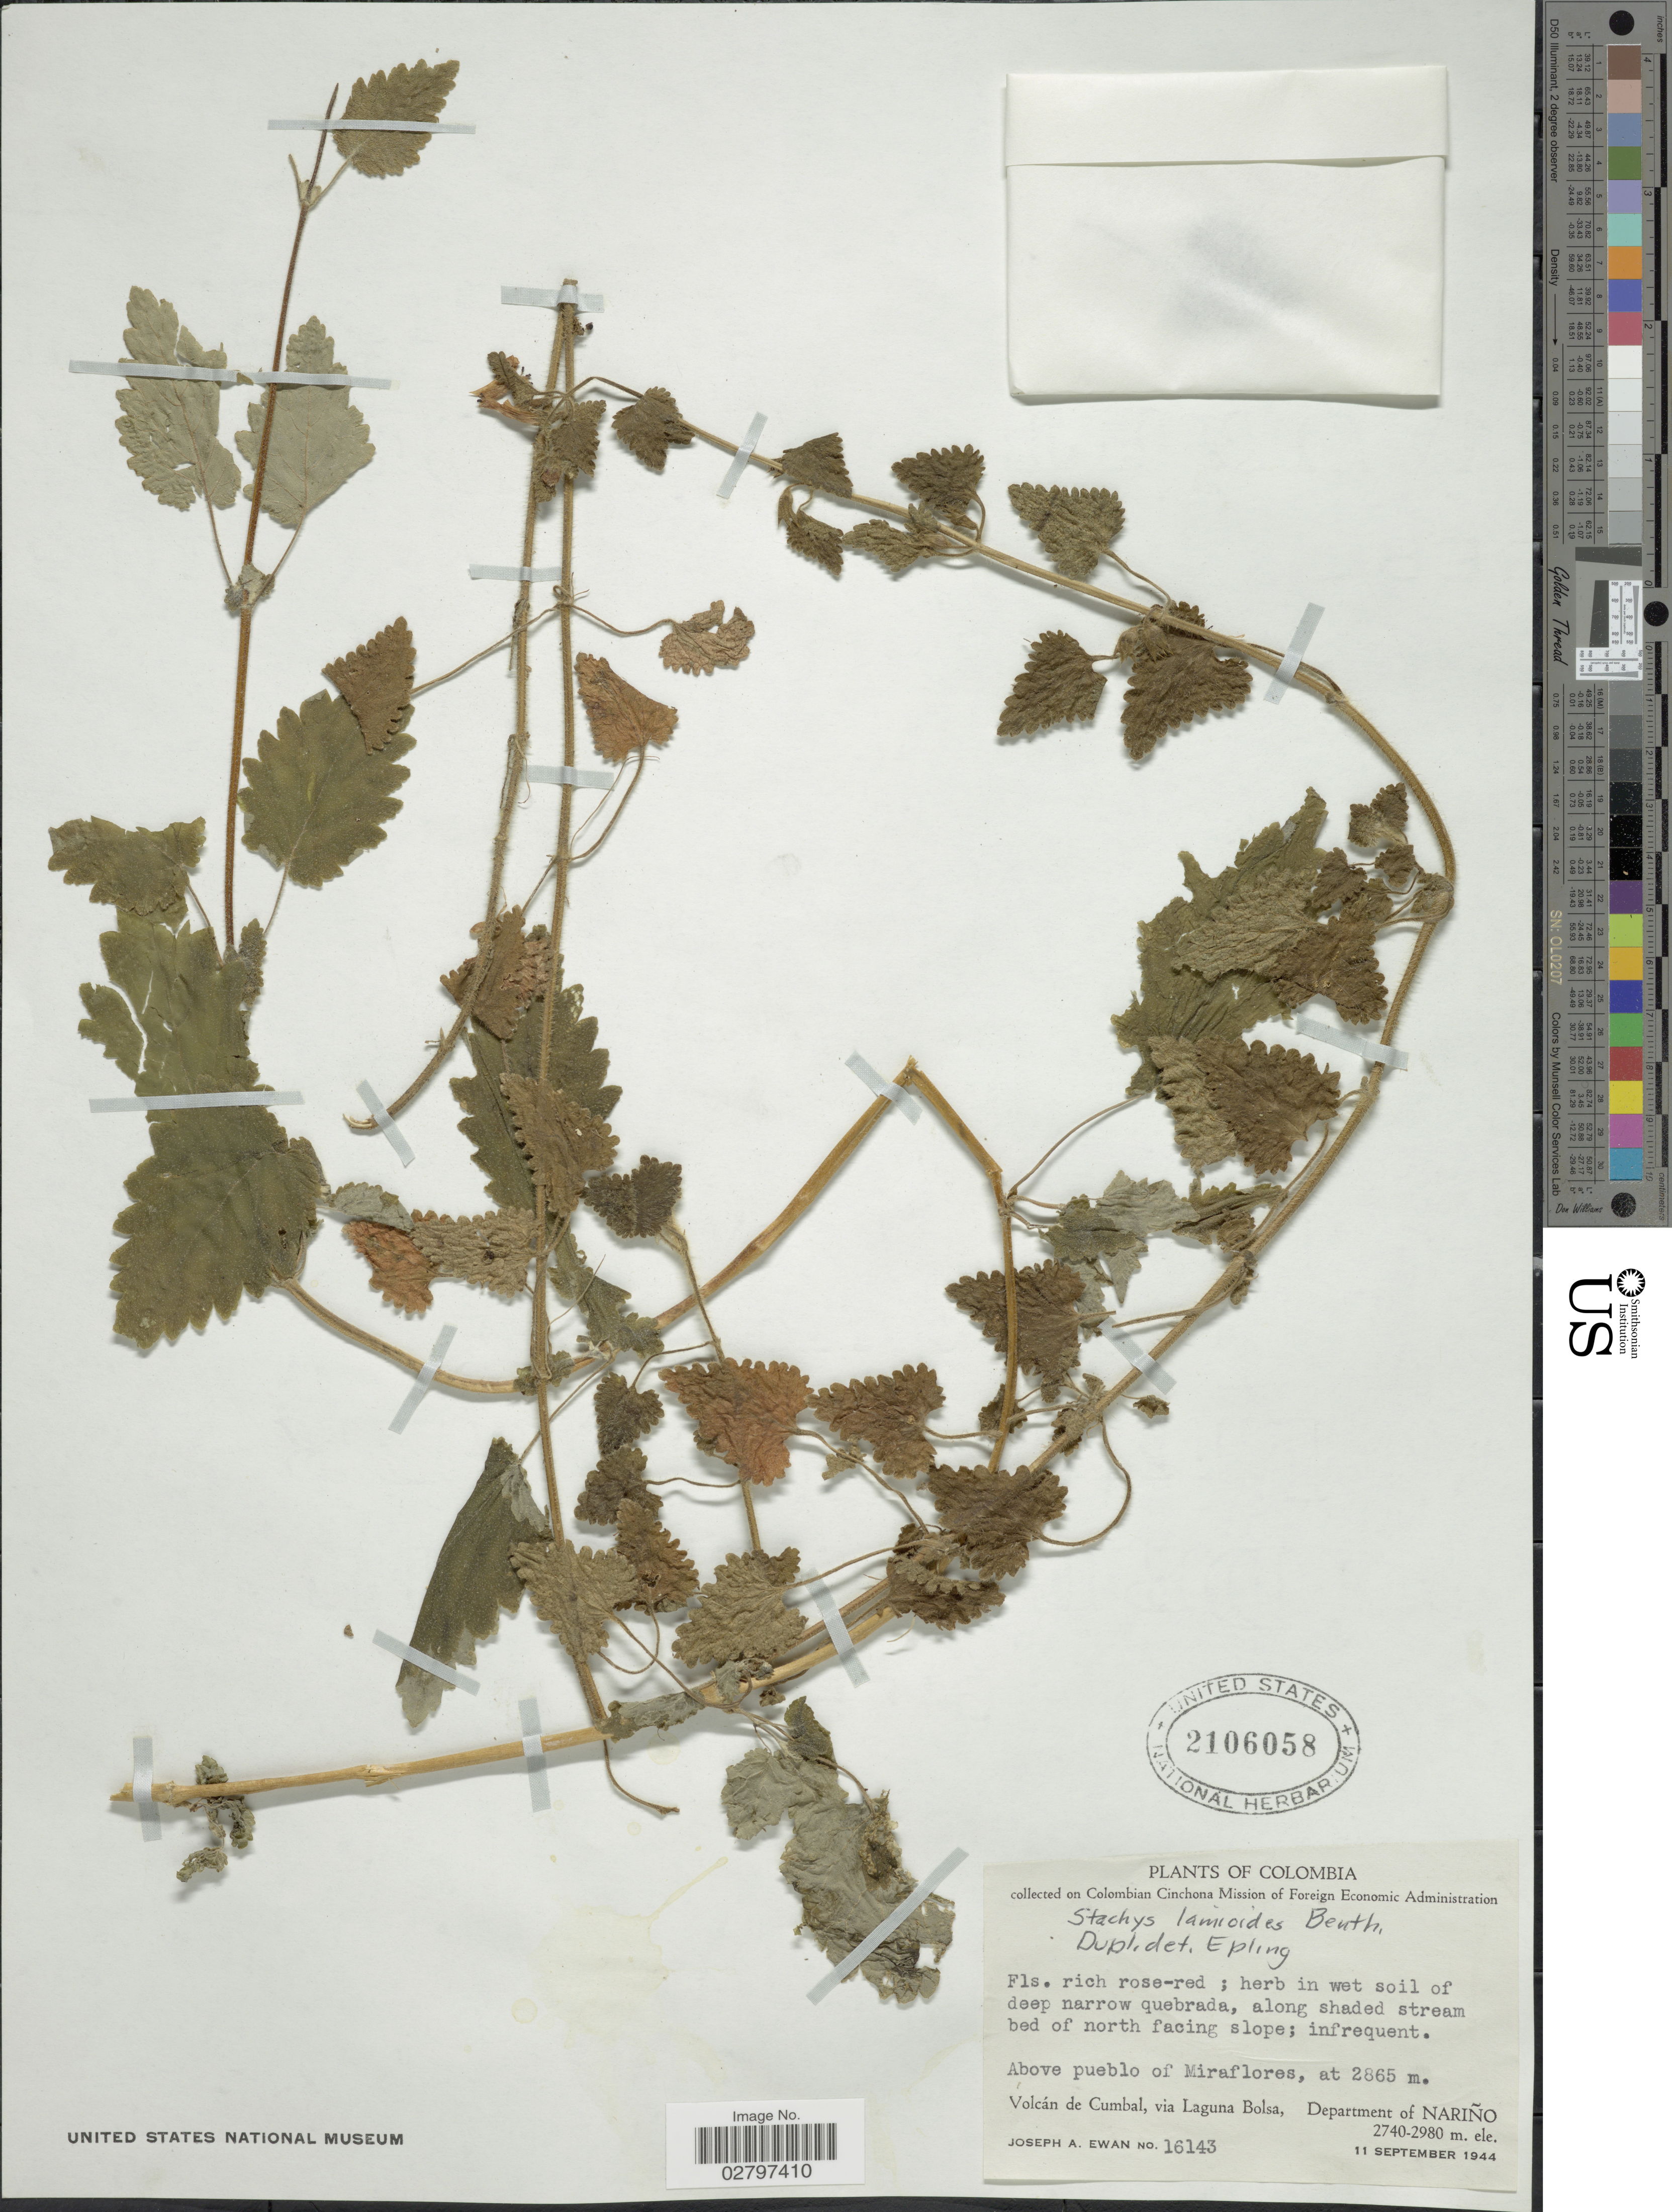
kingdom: Plantae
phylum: Tracheophyta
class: Magnoliopsida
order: Lamiales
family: Lamiaceae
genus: Stachys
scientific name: Stachys lamioides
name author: Benth.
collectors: J. A. Ewan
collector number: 16143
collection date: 1944-09-11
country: Colombia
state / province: Nariño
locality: Above pueblo of Miraflores, Volcán de Cumbal, via Laguna Bolsa, Department of Nariño.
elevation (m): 2740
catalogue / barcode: US 2106058